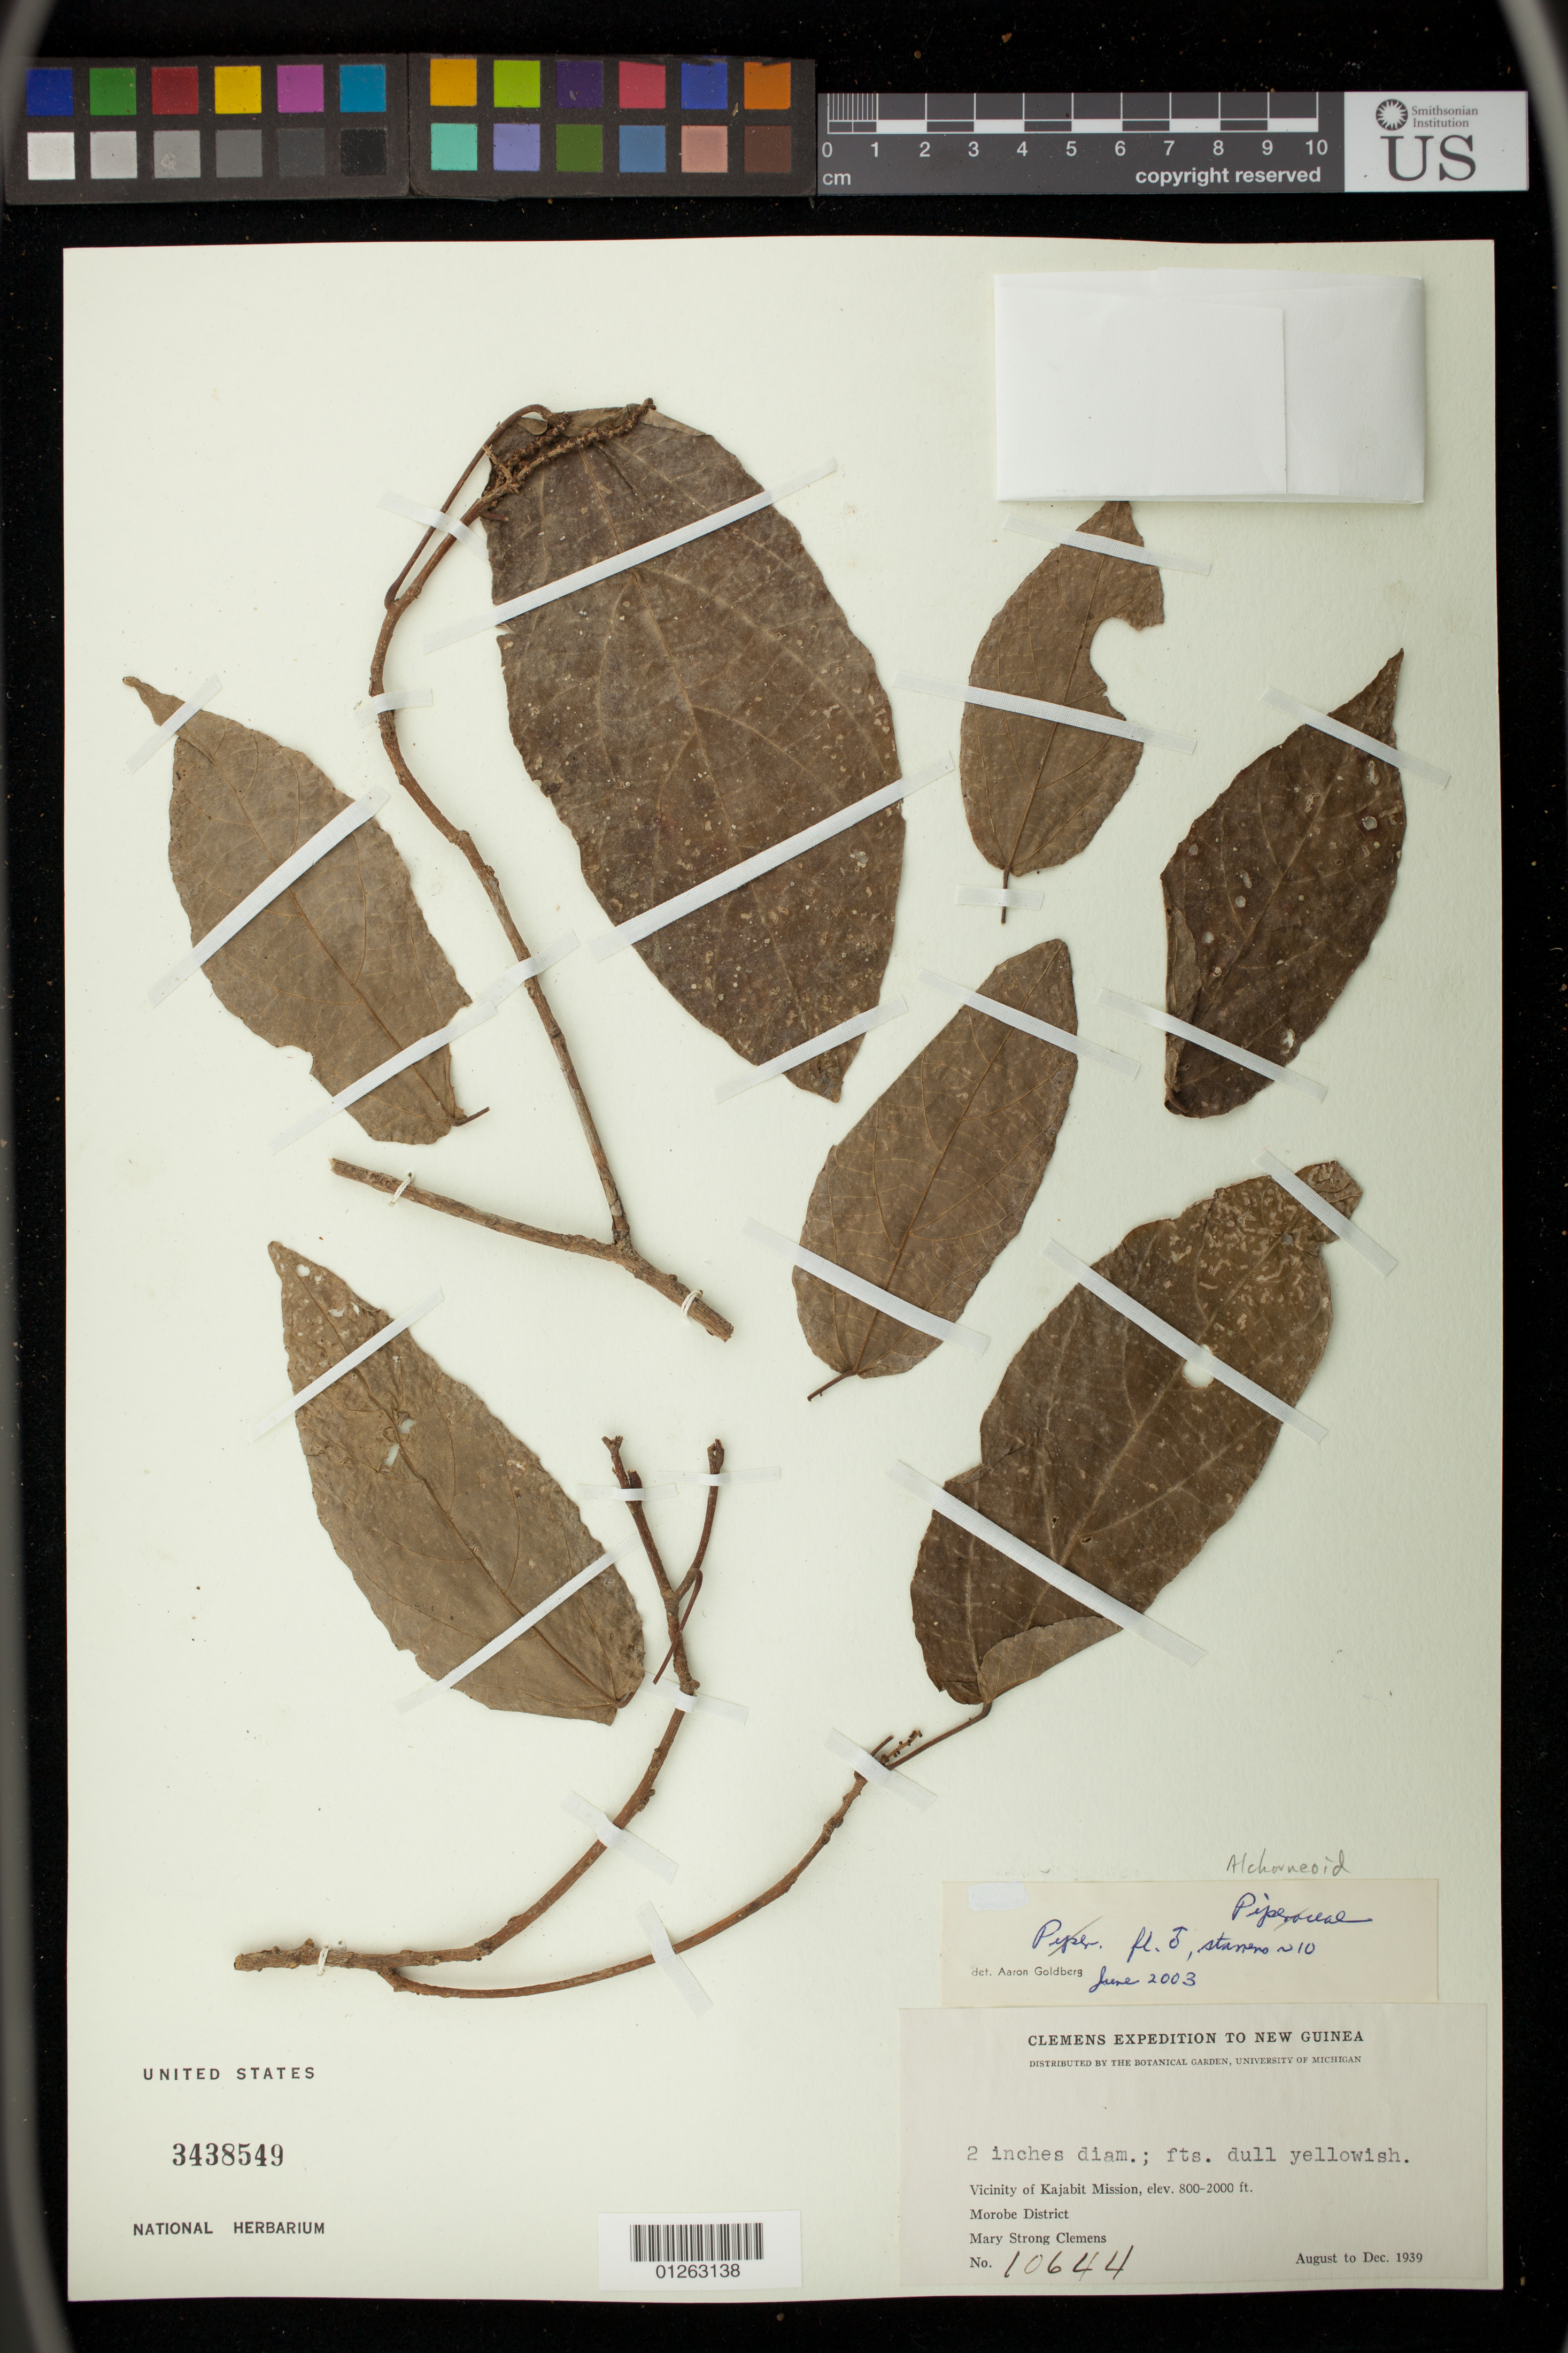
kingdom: Plantae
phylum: Tracheophyta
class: Magnoliopsida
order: Malpighiales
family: Euphorbiaceae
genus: Alchornea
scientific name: Alchornea trewioides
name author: (Benth.) Müll. Arg.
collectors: M. S. Clemens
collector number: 10644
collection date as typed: Aug 1939 to -- Dec 1939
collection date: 1939-08/1939-12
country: Papua New Guinea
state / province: Morobe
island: New Guinea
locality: Vicinity of Kajabit Mission.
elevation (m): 244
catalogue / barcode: US 3438549